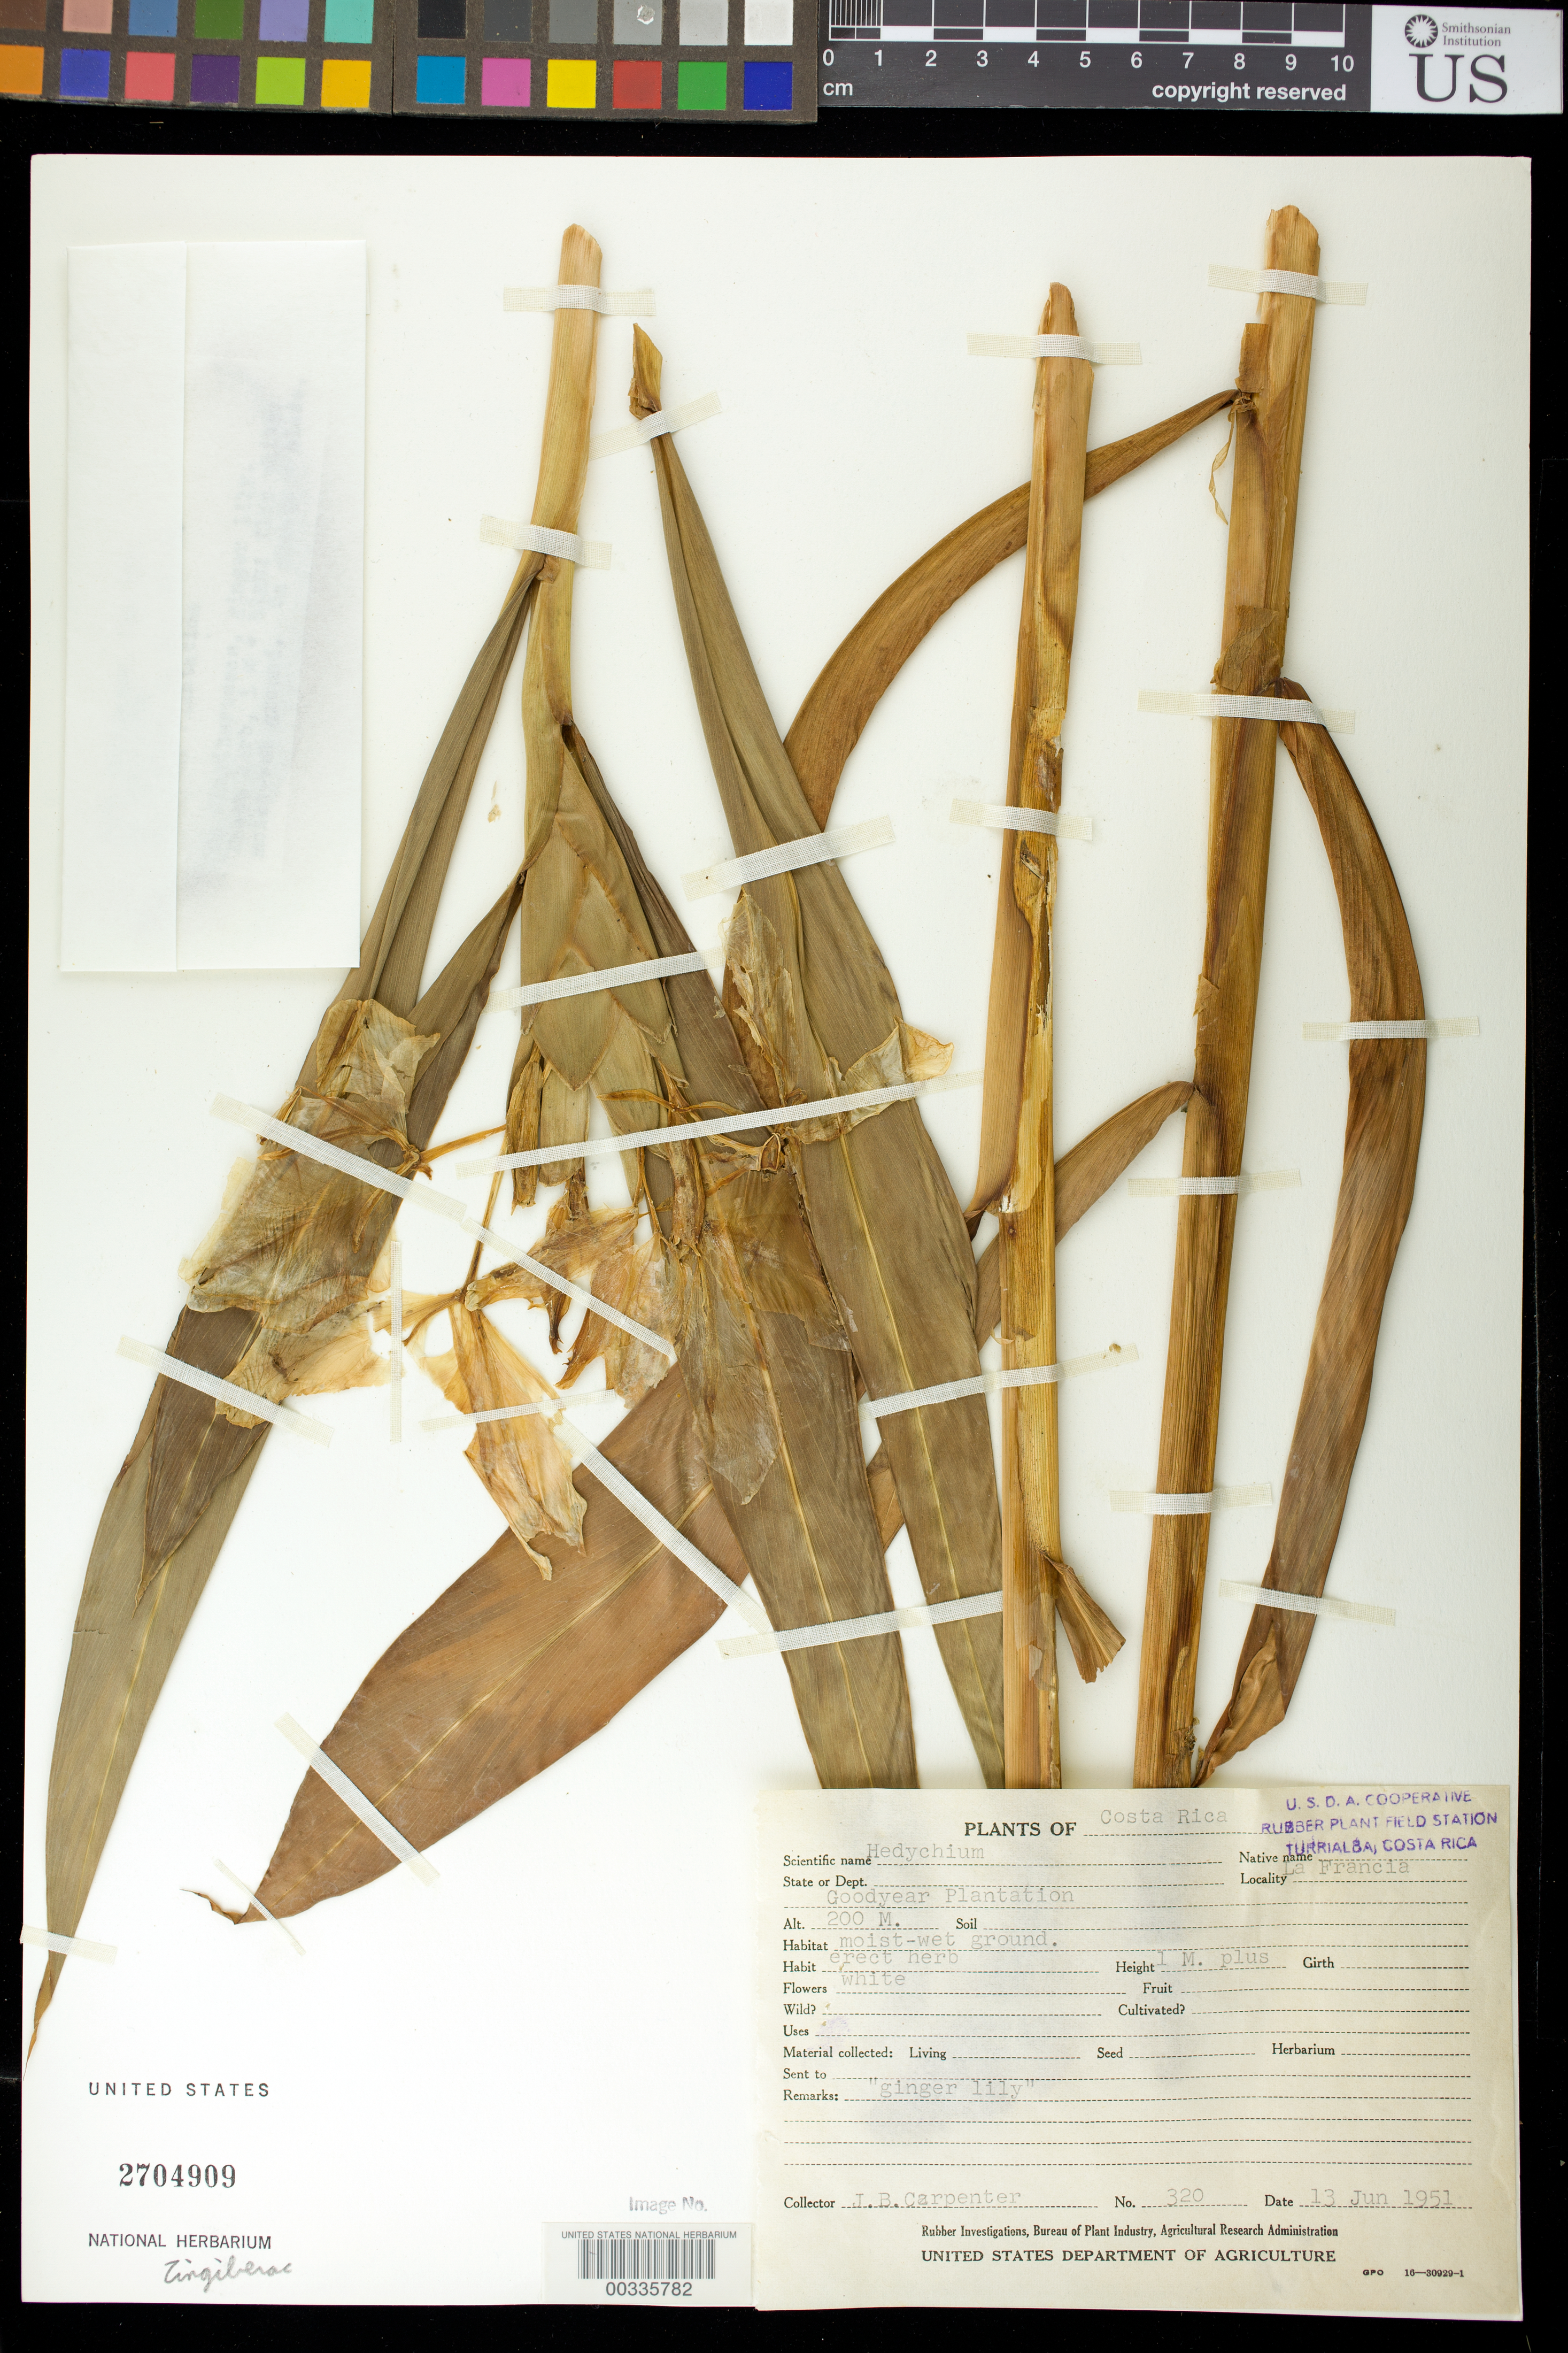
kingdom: Plantae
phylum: Tracheophyta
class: Liliopsida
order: Zingiberales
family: Zingiberaceae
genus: Hedychium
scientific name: Hedychium coronarium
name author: J. Koenig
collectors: J. Carpenter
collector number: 320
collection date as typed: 13 Jun 1951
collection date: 1951-06-13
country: Costa Rica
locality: La Francia, Goodyear plantation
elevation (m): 200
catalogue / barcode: US 2704909